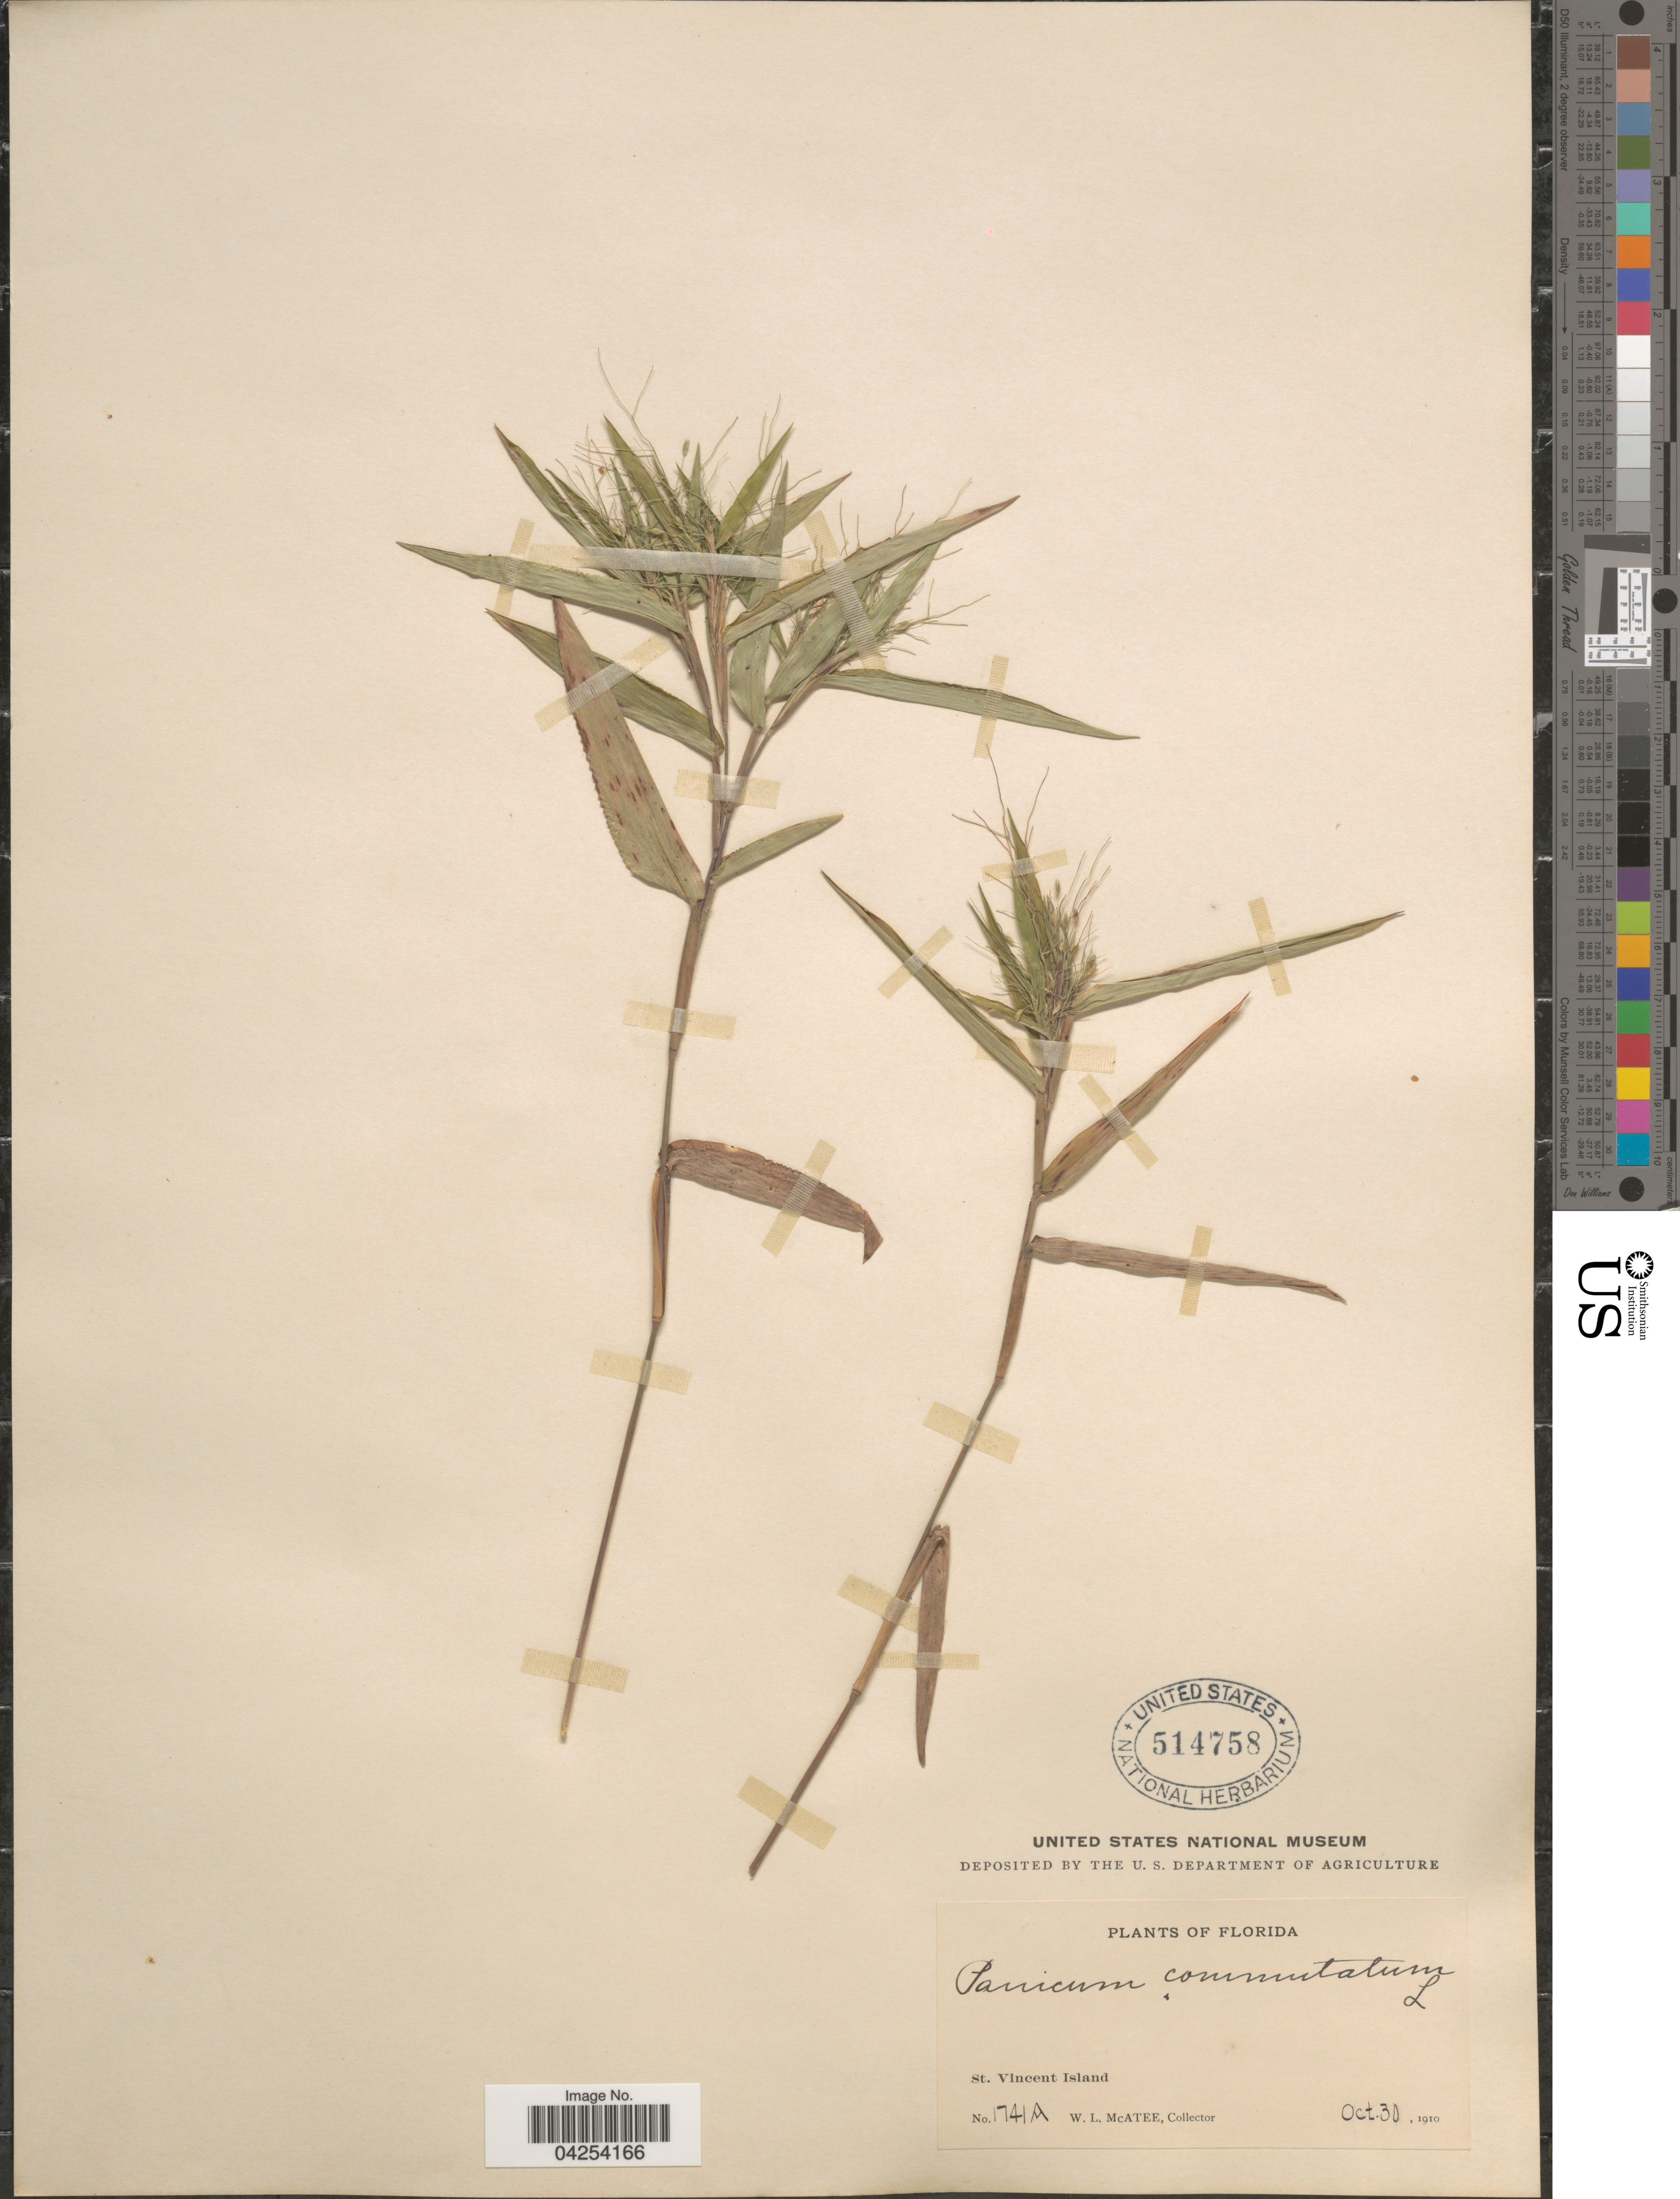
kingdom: Plantae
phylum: Tracheophyta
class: Liliopsida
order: Poales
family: Poaceae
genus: Dichanthelium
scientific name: Dichanthelium commutatum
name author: (Schult.) Gould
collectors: W. McAtee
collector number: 1741A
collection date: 1910-10-30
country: United States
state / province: Florida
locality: St. Vincent Island.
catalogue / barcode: US 514758